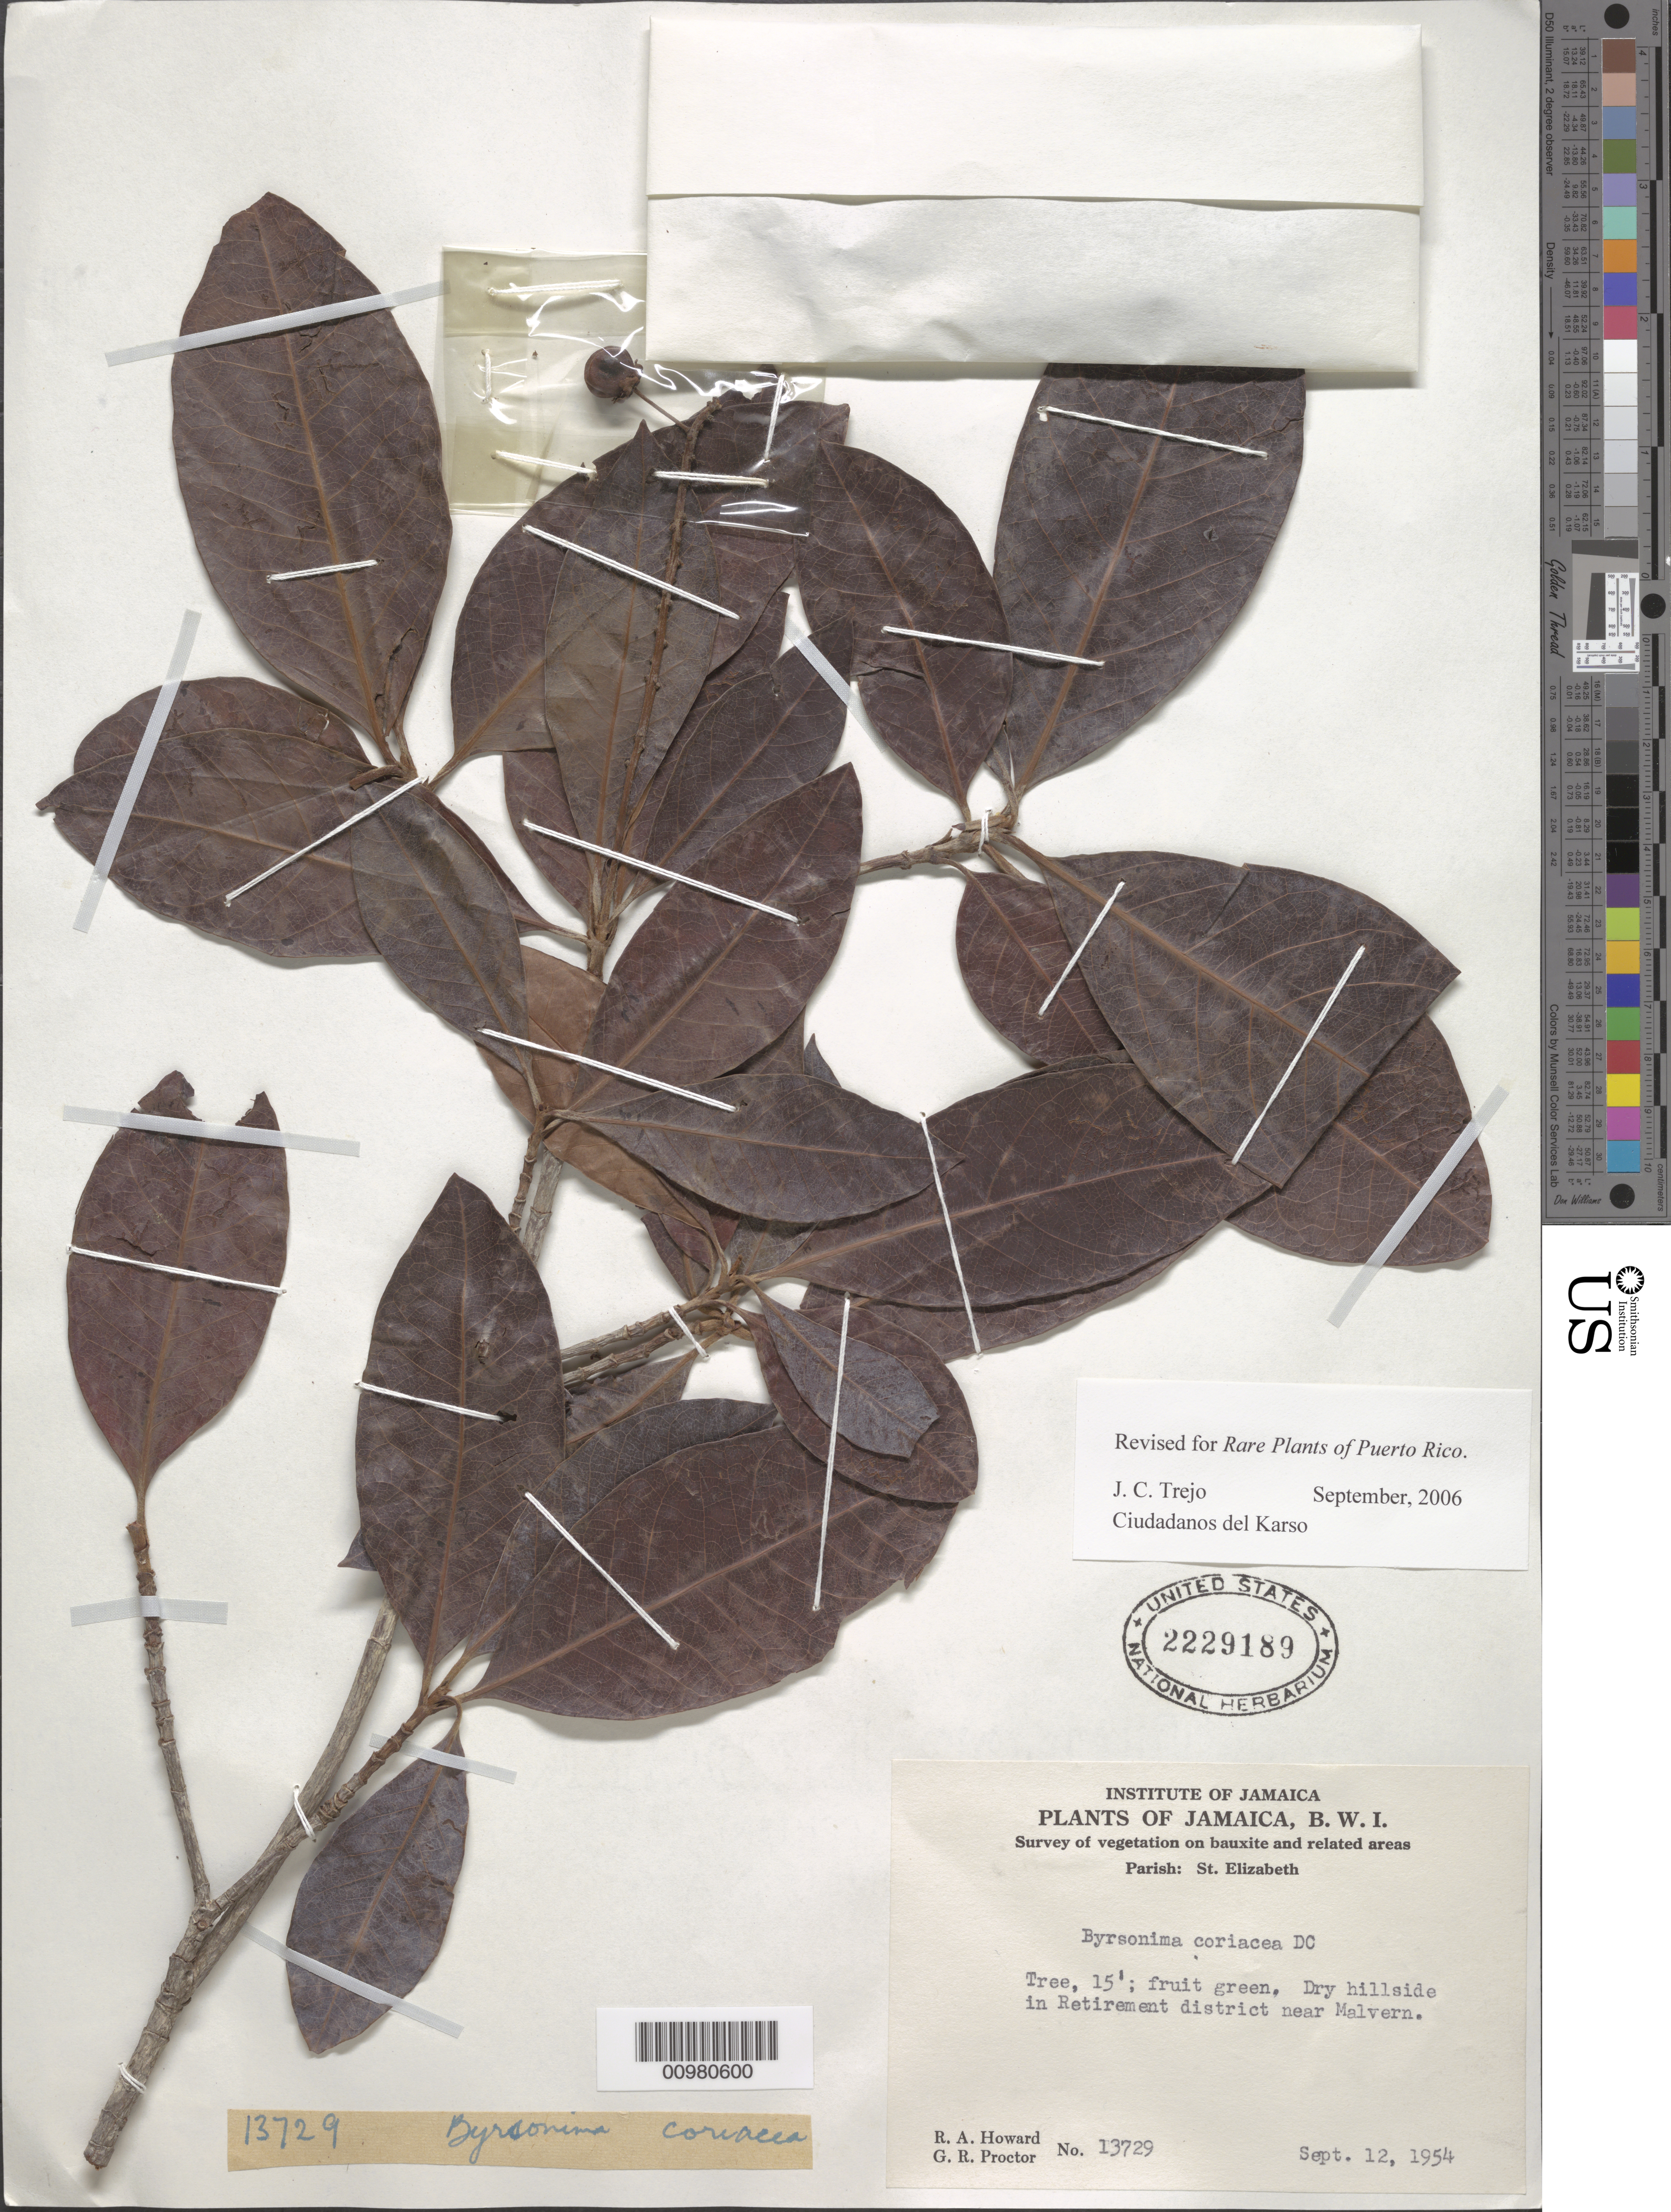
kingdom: Plantae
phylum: Tracheophyta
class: Magnoliopsida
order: Malpighiales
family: Malpighiaceae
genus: Byrsonima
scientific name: Byrsonima crassifolia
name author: (L.) Kunth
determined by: Trejo-Torres, J. C.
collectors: R. A. Howard & G. R. Proctor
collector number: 13729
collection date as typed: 12 Sep 1954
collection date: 1954-09-12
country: Jamaica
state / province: Saint Elizabeth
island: Jamaica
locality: In retirement district near Valvern.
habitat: Dry hillside.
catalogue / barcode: US 2229189